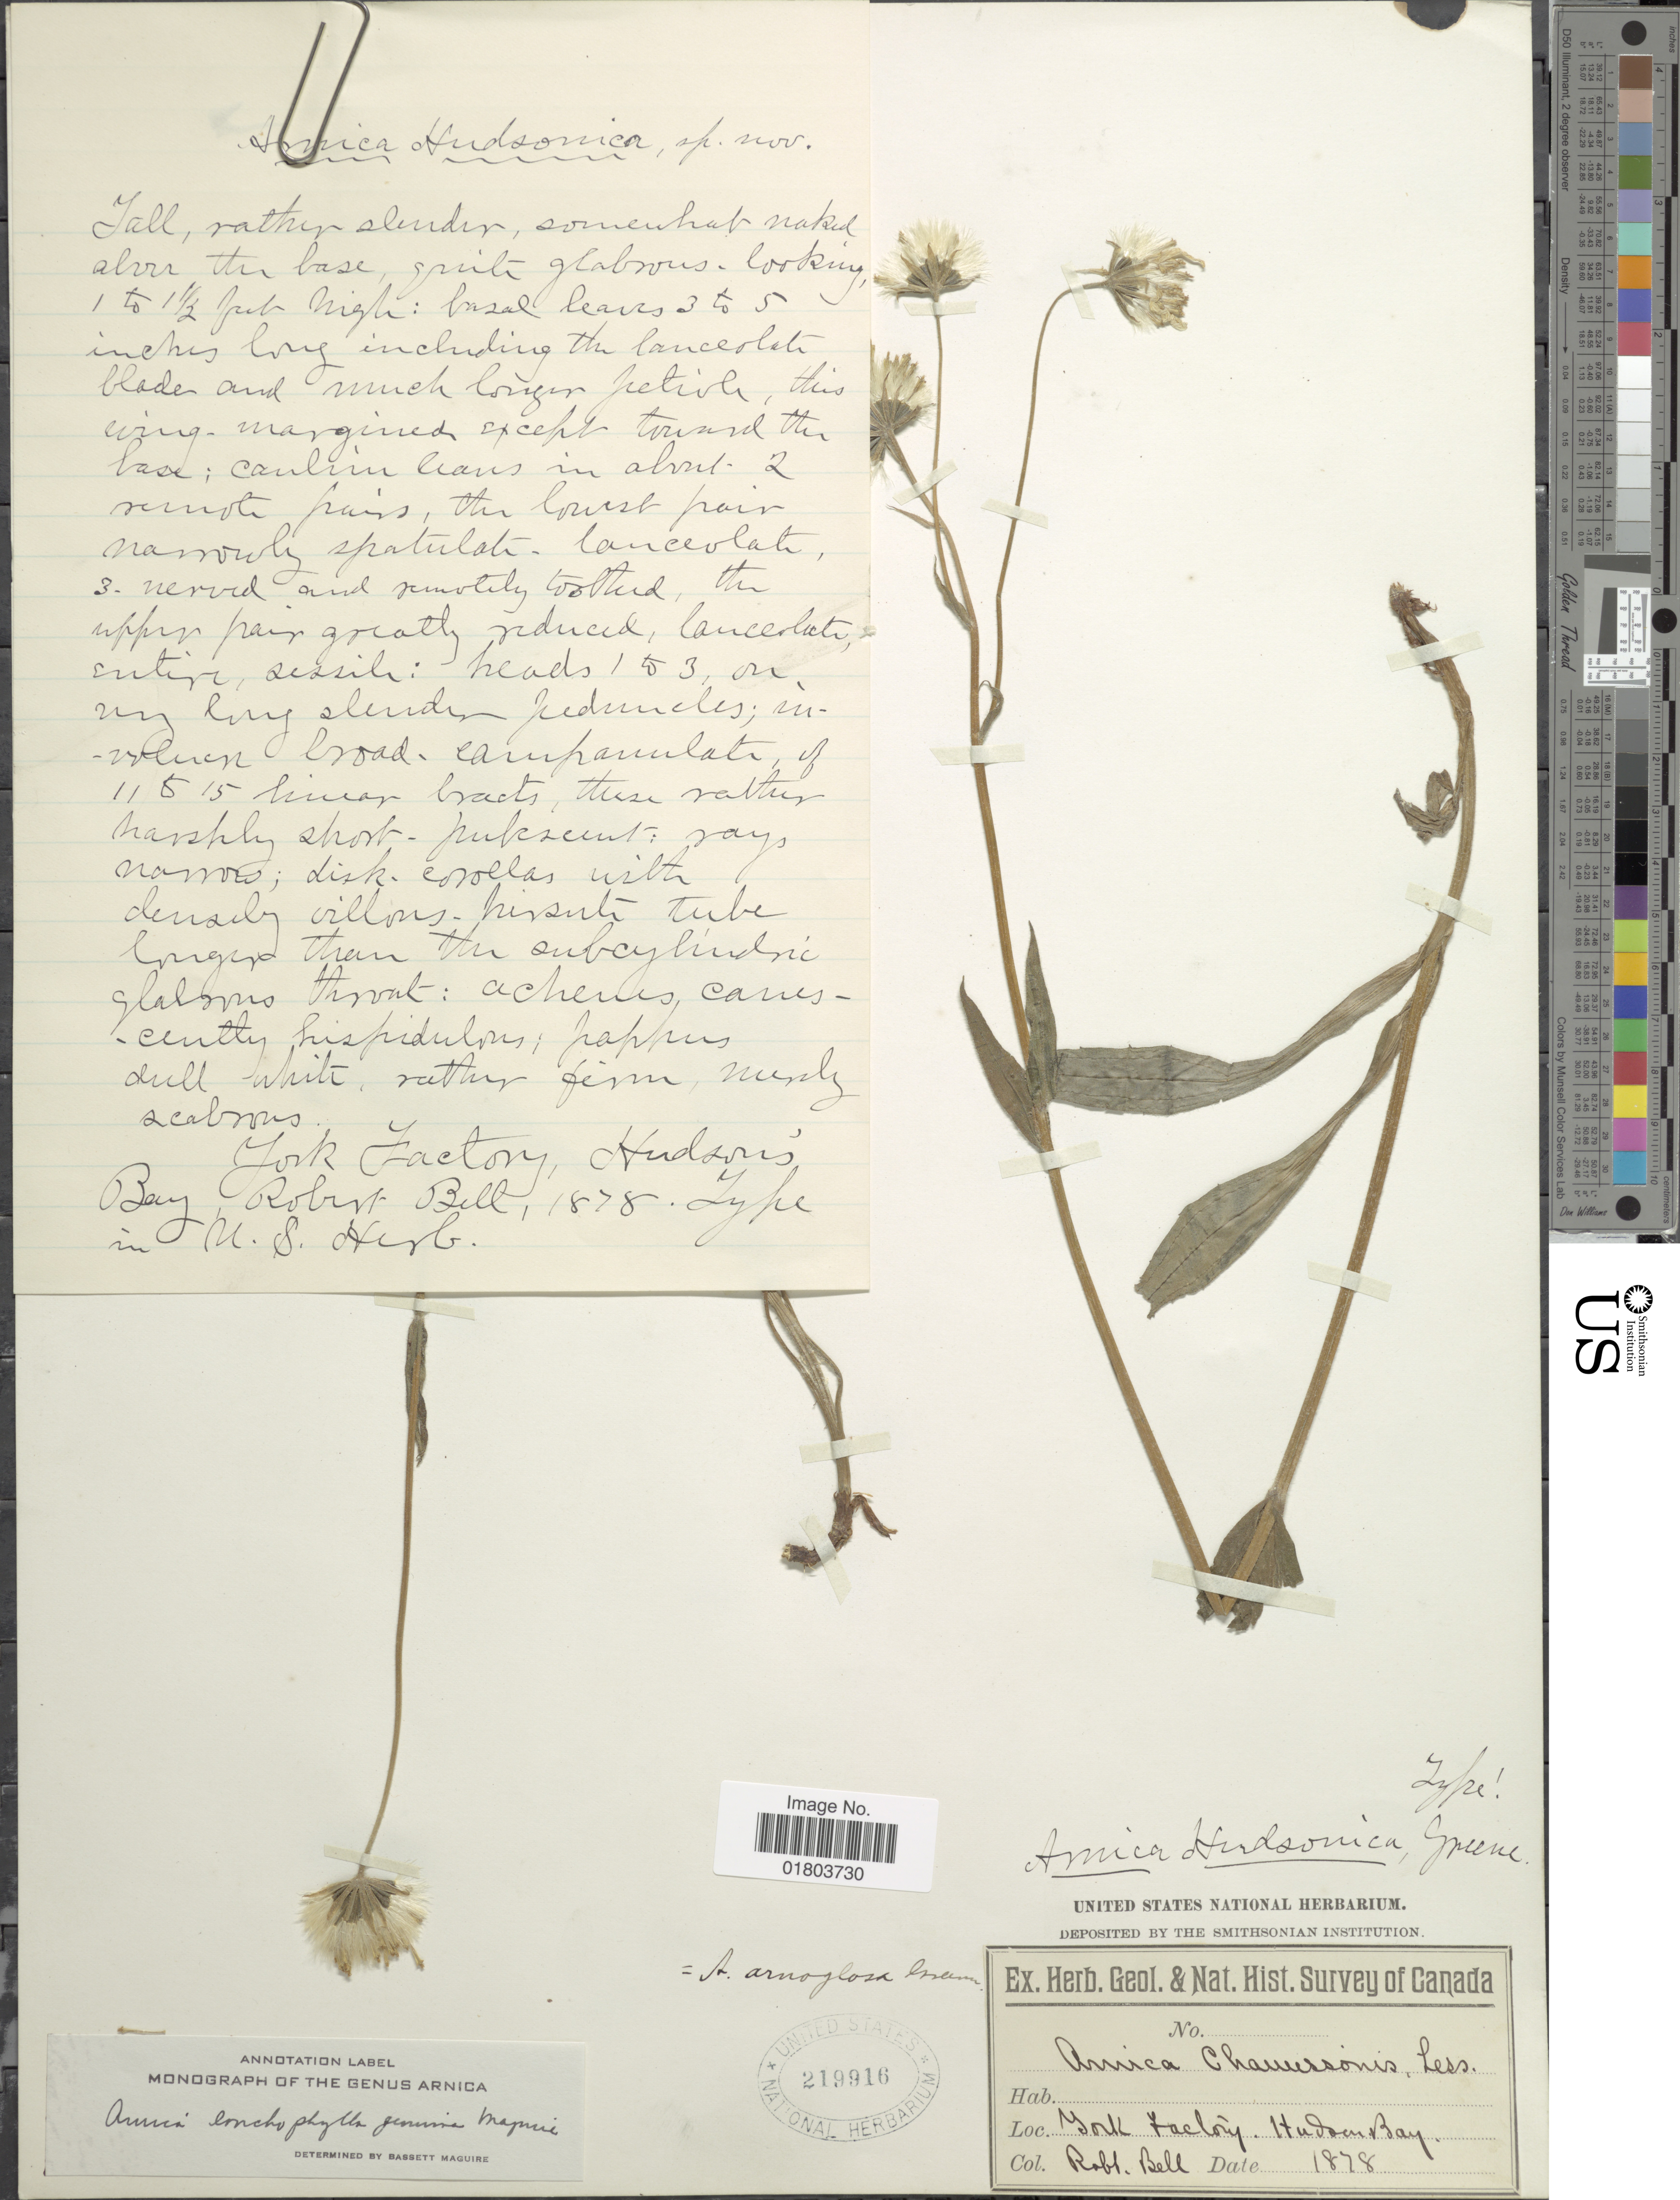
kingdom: Plantae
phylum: Tracheophyta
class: Magnoliopsida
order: Asterales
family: Asteraceae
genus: Arnica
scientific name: Arnica lonchophylla subsp. genuina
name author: Maguire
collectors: C. R. Bell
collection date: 1878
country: Canada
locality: York Factory, Hudson Bay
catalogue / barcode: US 219916